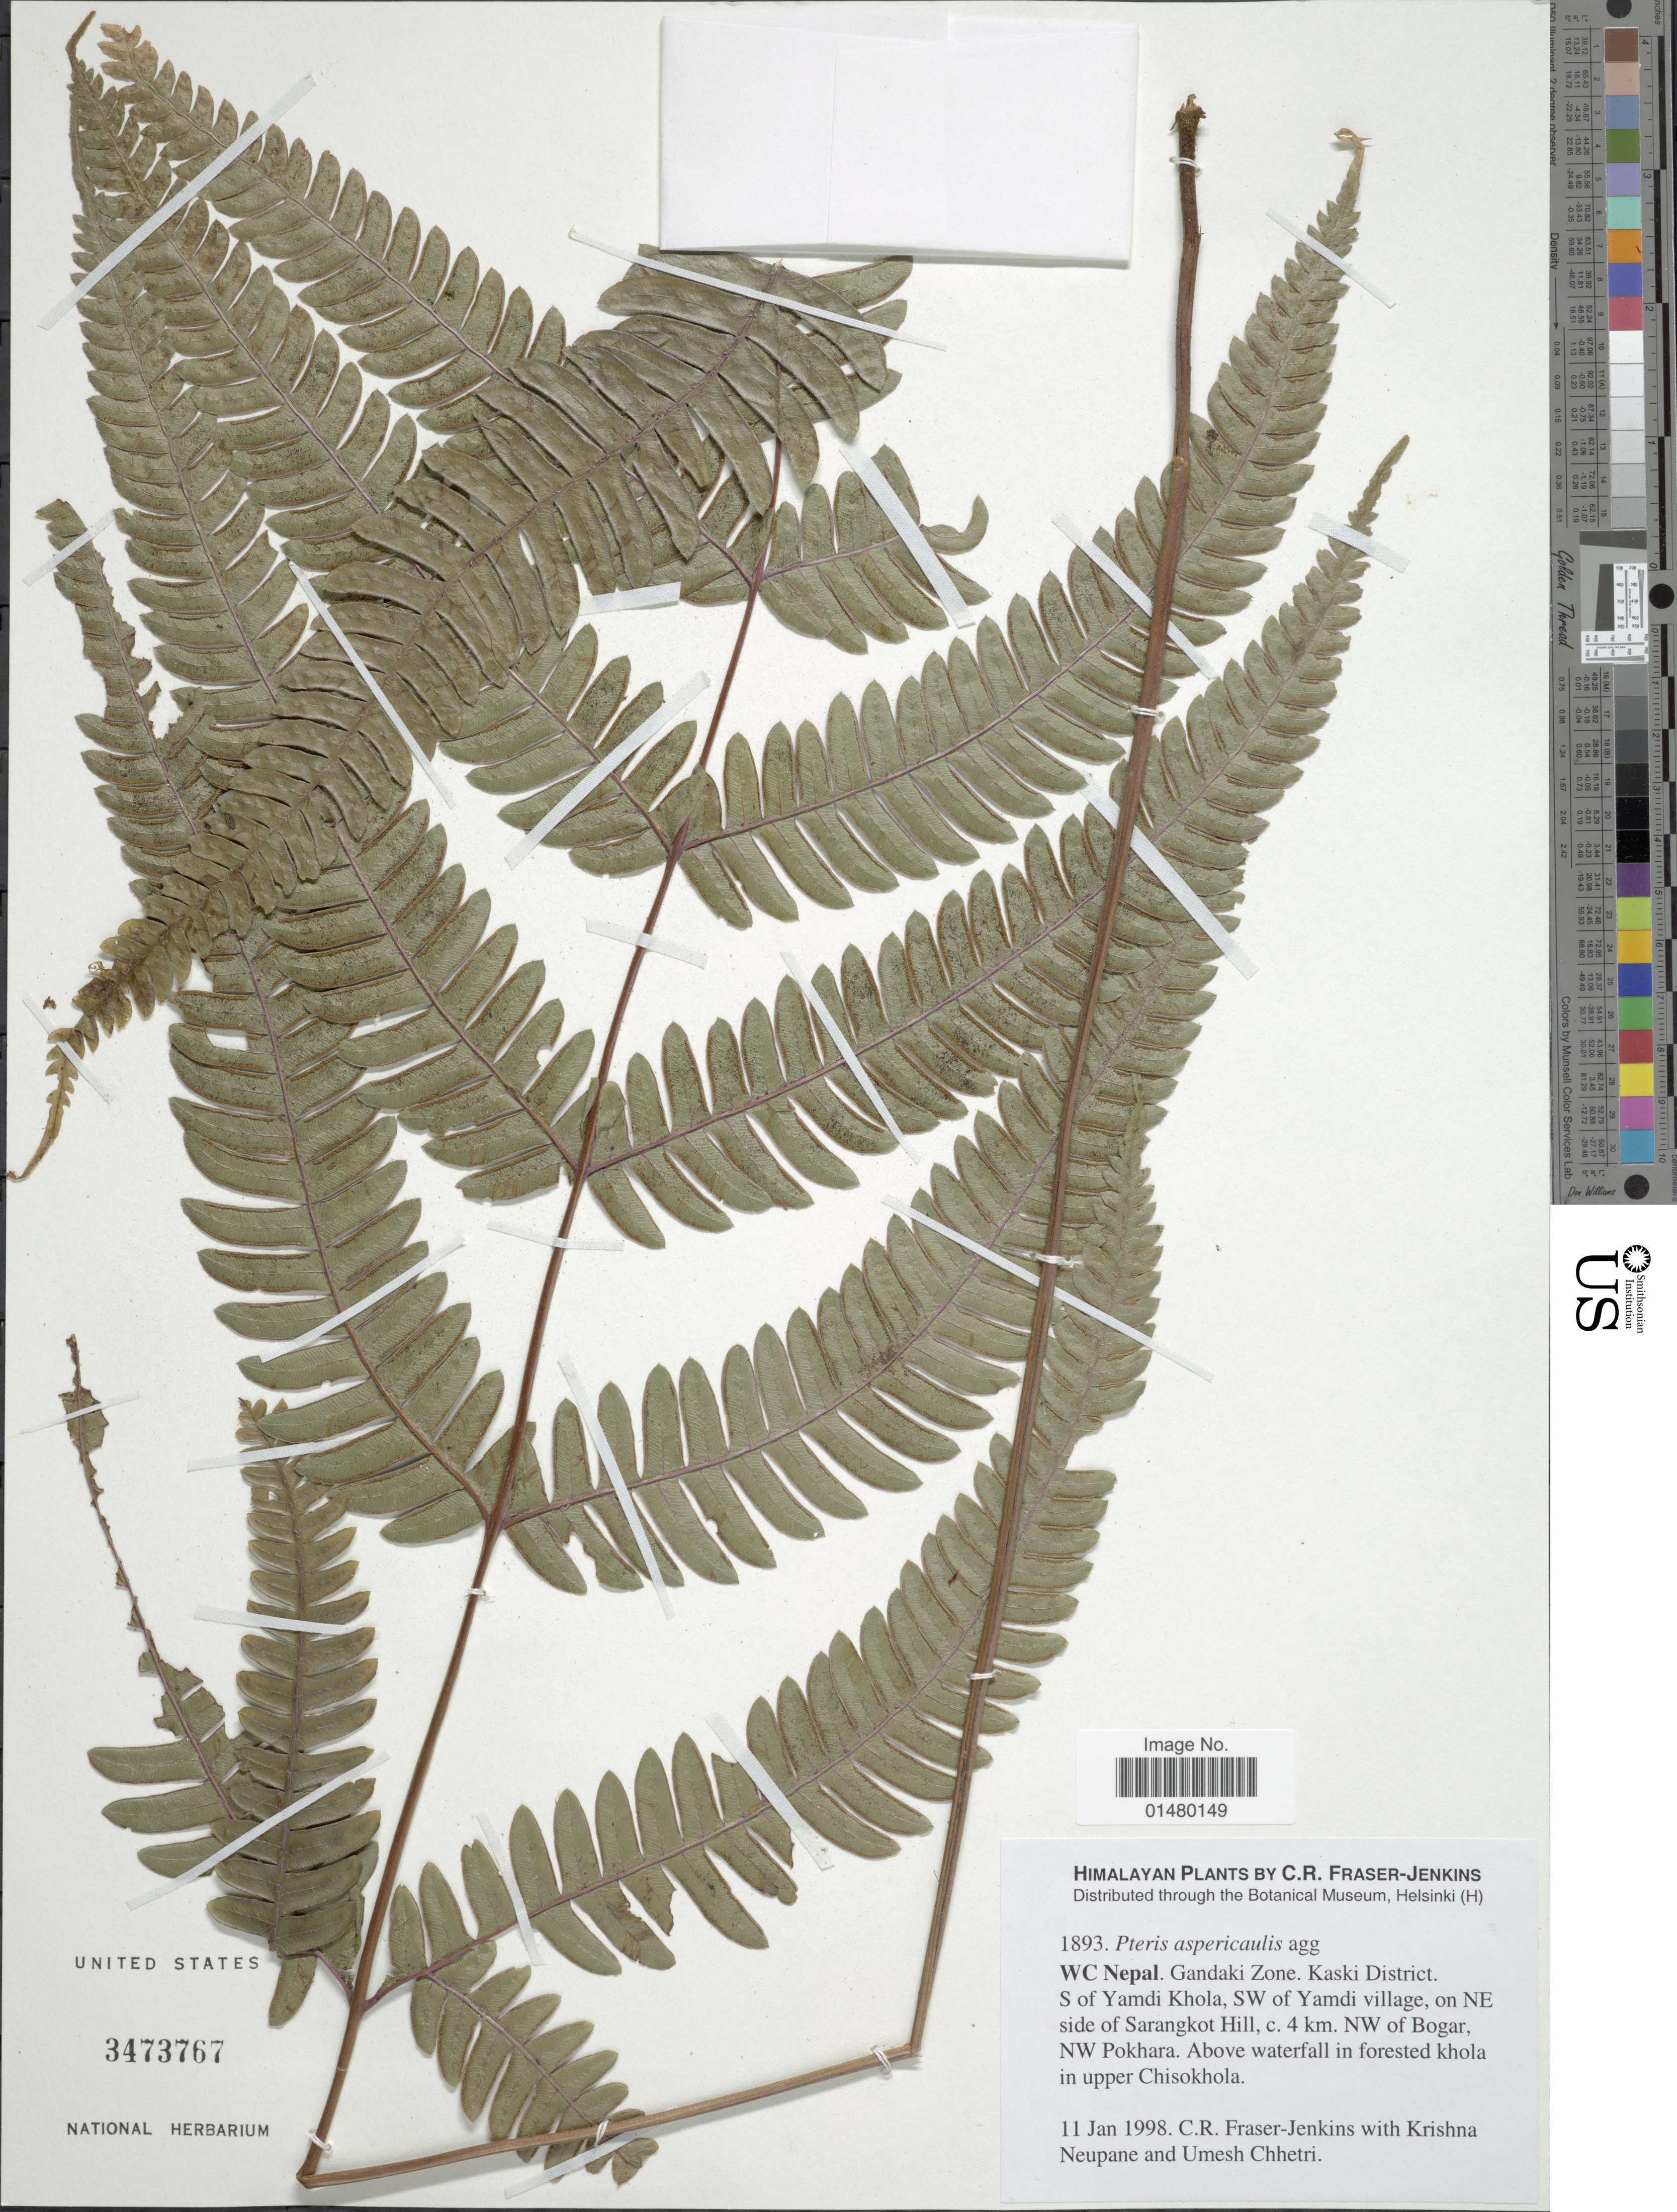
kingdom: Plantae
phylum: Tracheophyta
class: Polypodiopsida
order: Polypodiales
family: Pteridaceae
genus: Pteris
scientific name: Pteris aspericaulis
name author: Wall. ex Hieron.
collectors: C. R. Fraser-Jenkins, K. Neupane & U. Chhetri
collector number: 1893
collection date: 1998-01-11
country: Nepal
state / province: Gandaki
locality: WC Nepal. Gandaki Zone. Kaski District. S of Yamdi Khola, SW of Yamdi village, on NE side of Sarangkot Hill, c. 4 km. NW of Bogar, NW Pokhara. Above waterfall in forested khola in upper Chisokhola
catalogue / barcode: US 3473767